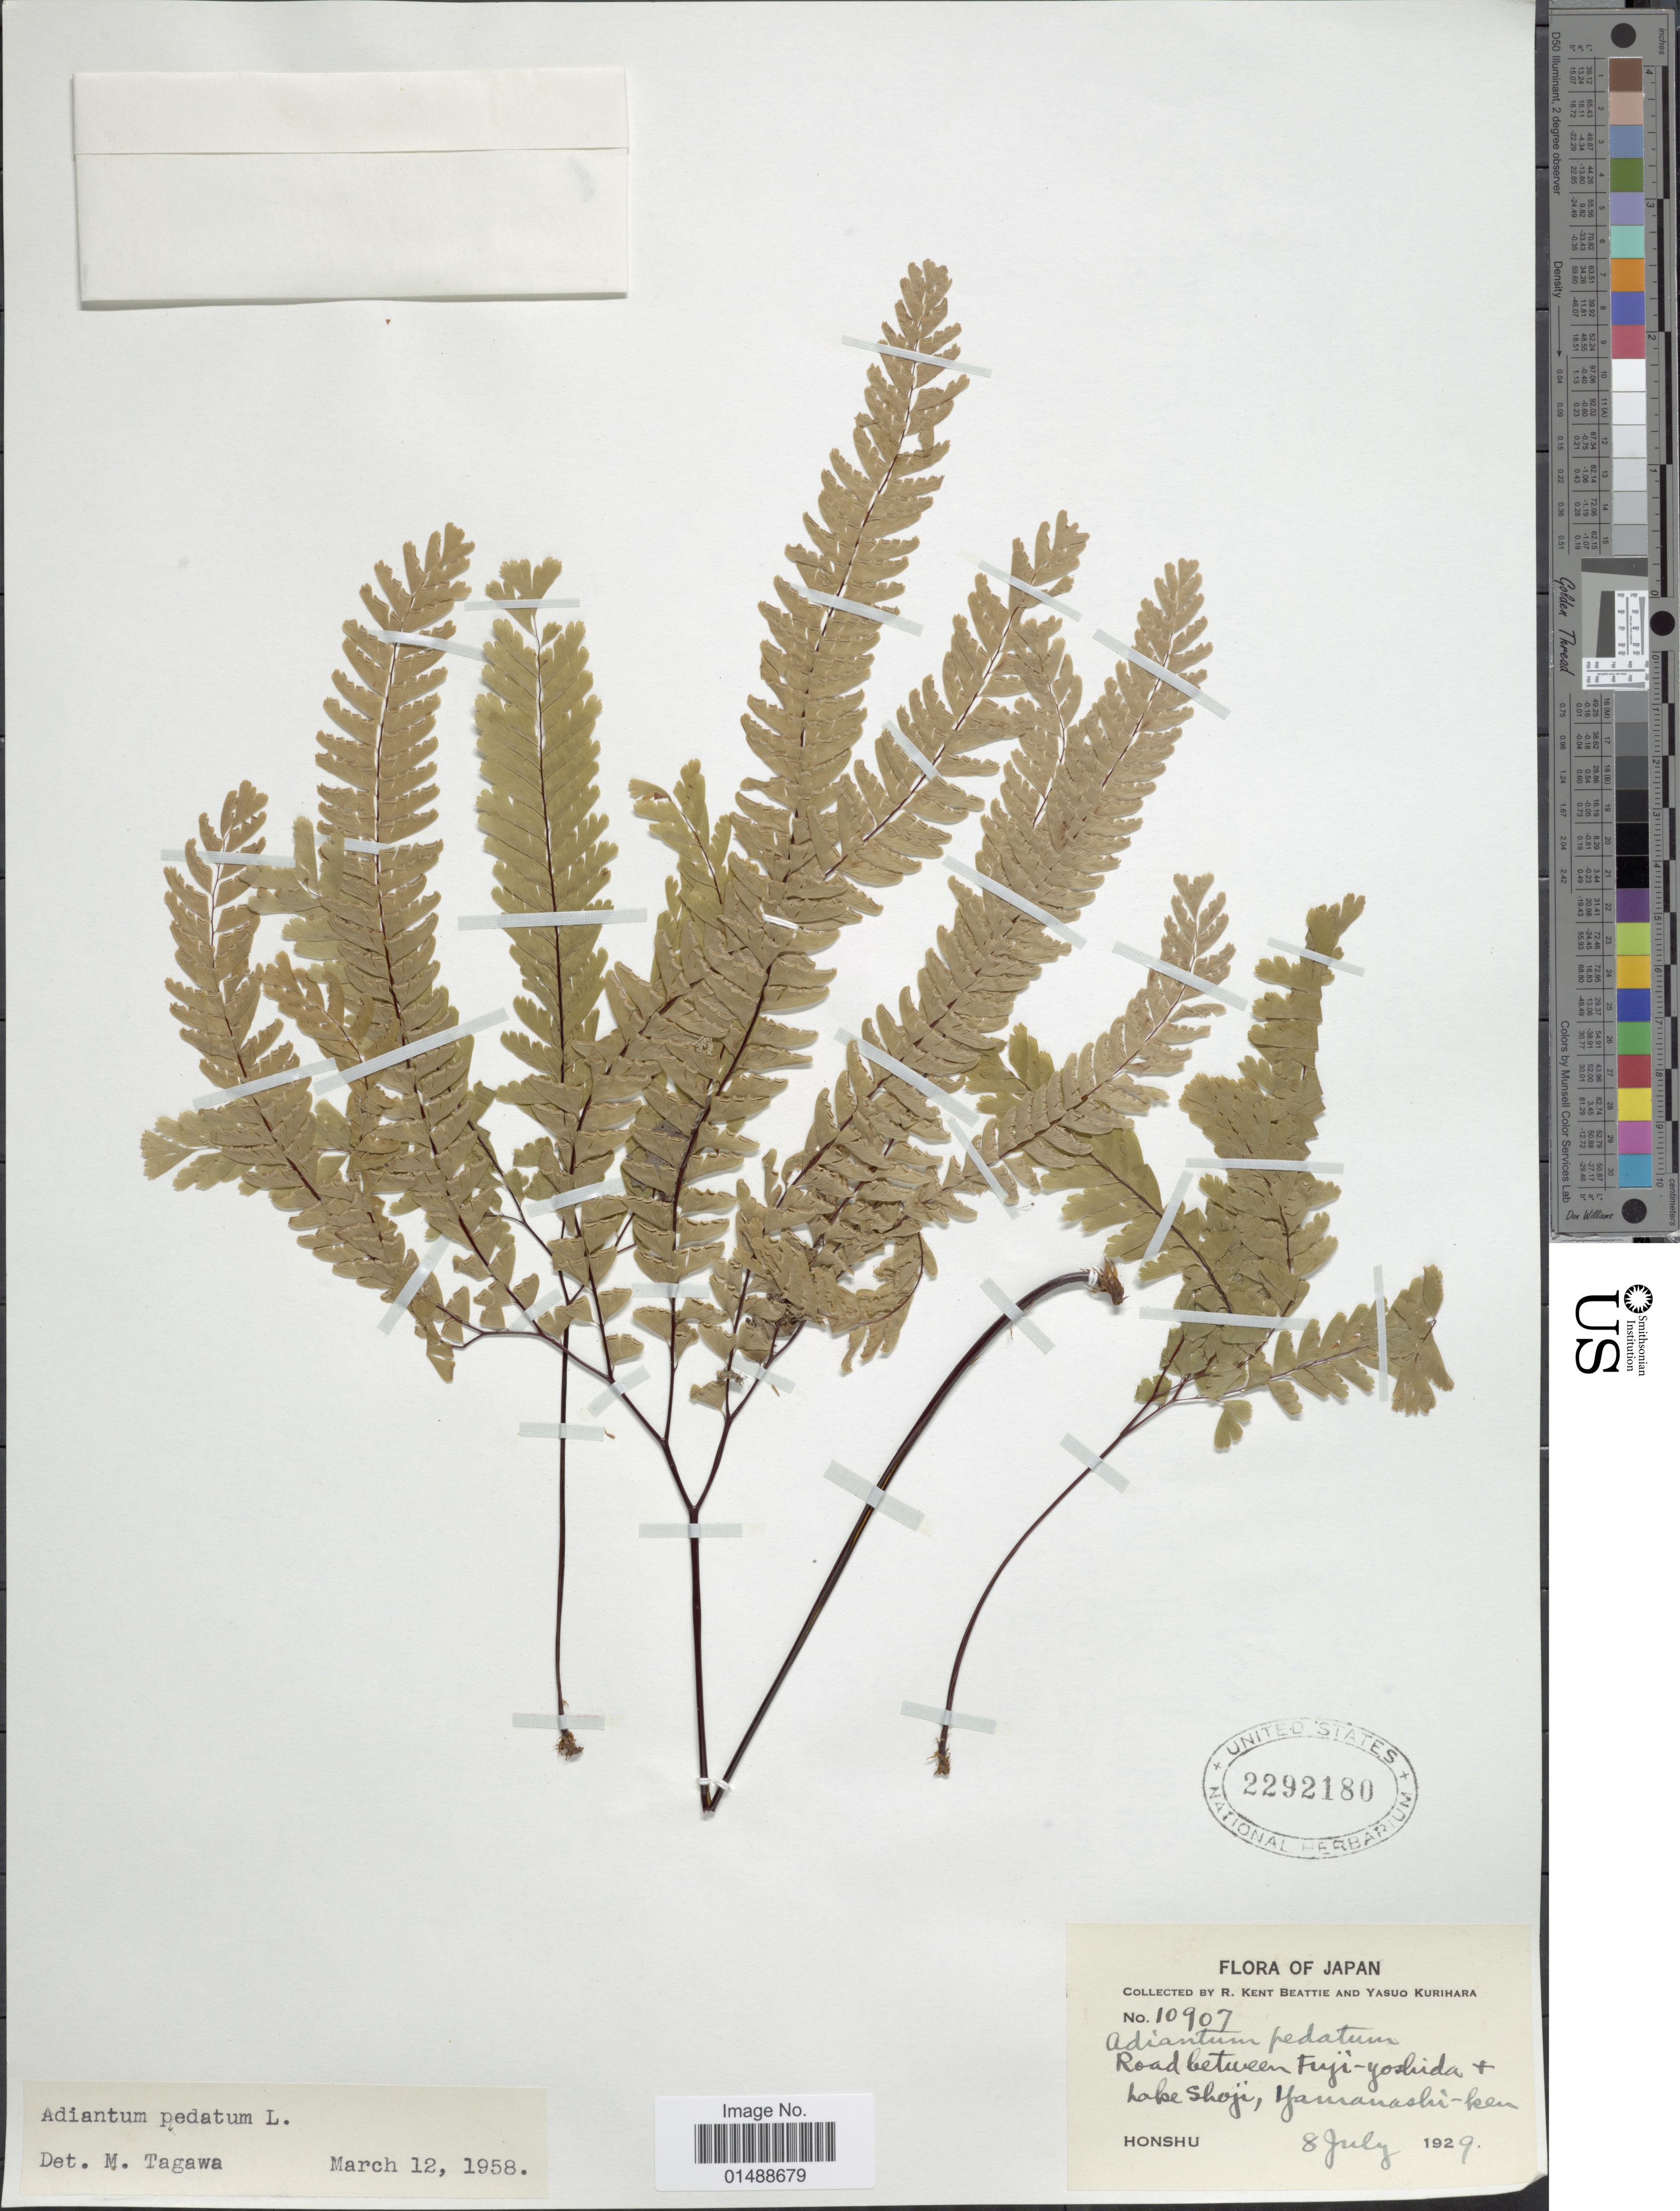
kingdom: Plantae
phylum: Tracheophyta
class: Polypodiopsida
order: Polypodiales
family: Pteridaceae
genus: Adiantum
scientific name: Adiantum pedatum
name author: L.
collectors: R. K. Beattie & Y. Kurihara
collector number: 10907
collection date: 1929-07-08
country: Japan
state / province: Yamanasi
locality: Japan, road between Fuji-yoshida & Lake Shoji, Yamanashi-ken, Honshu.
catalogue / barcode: US 2292180